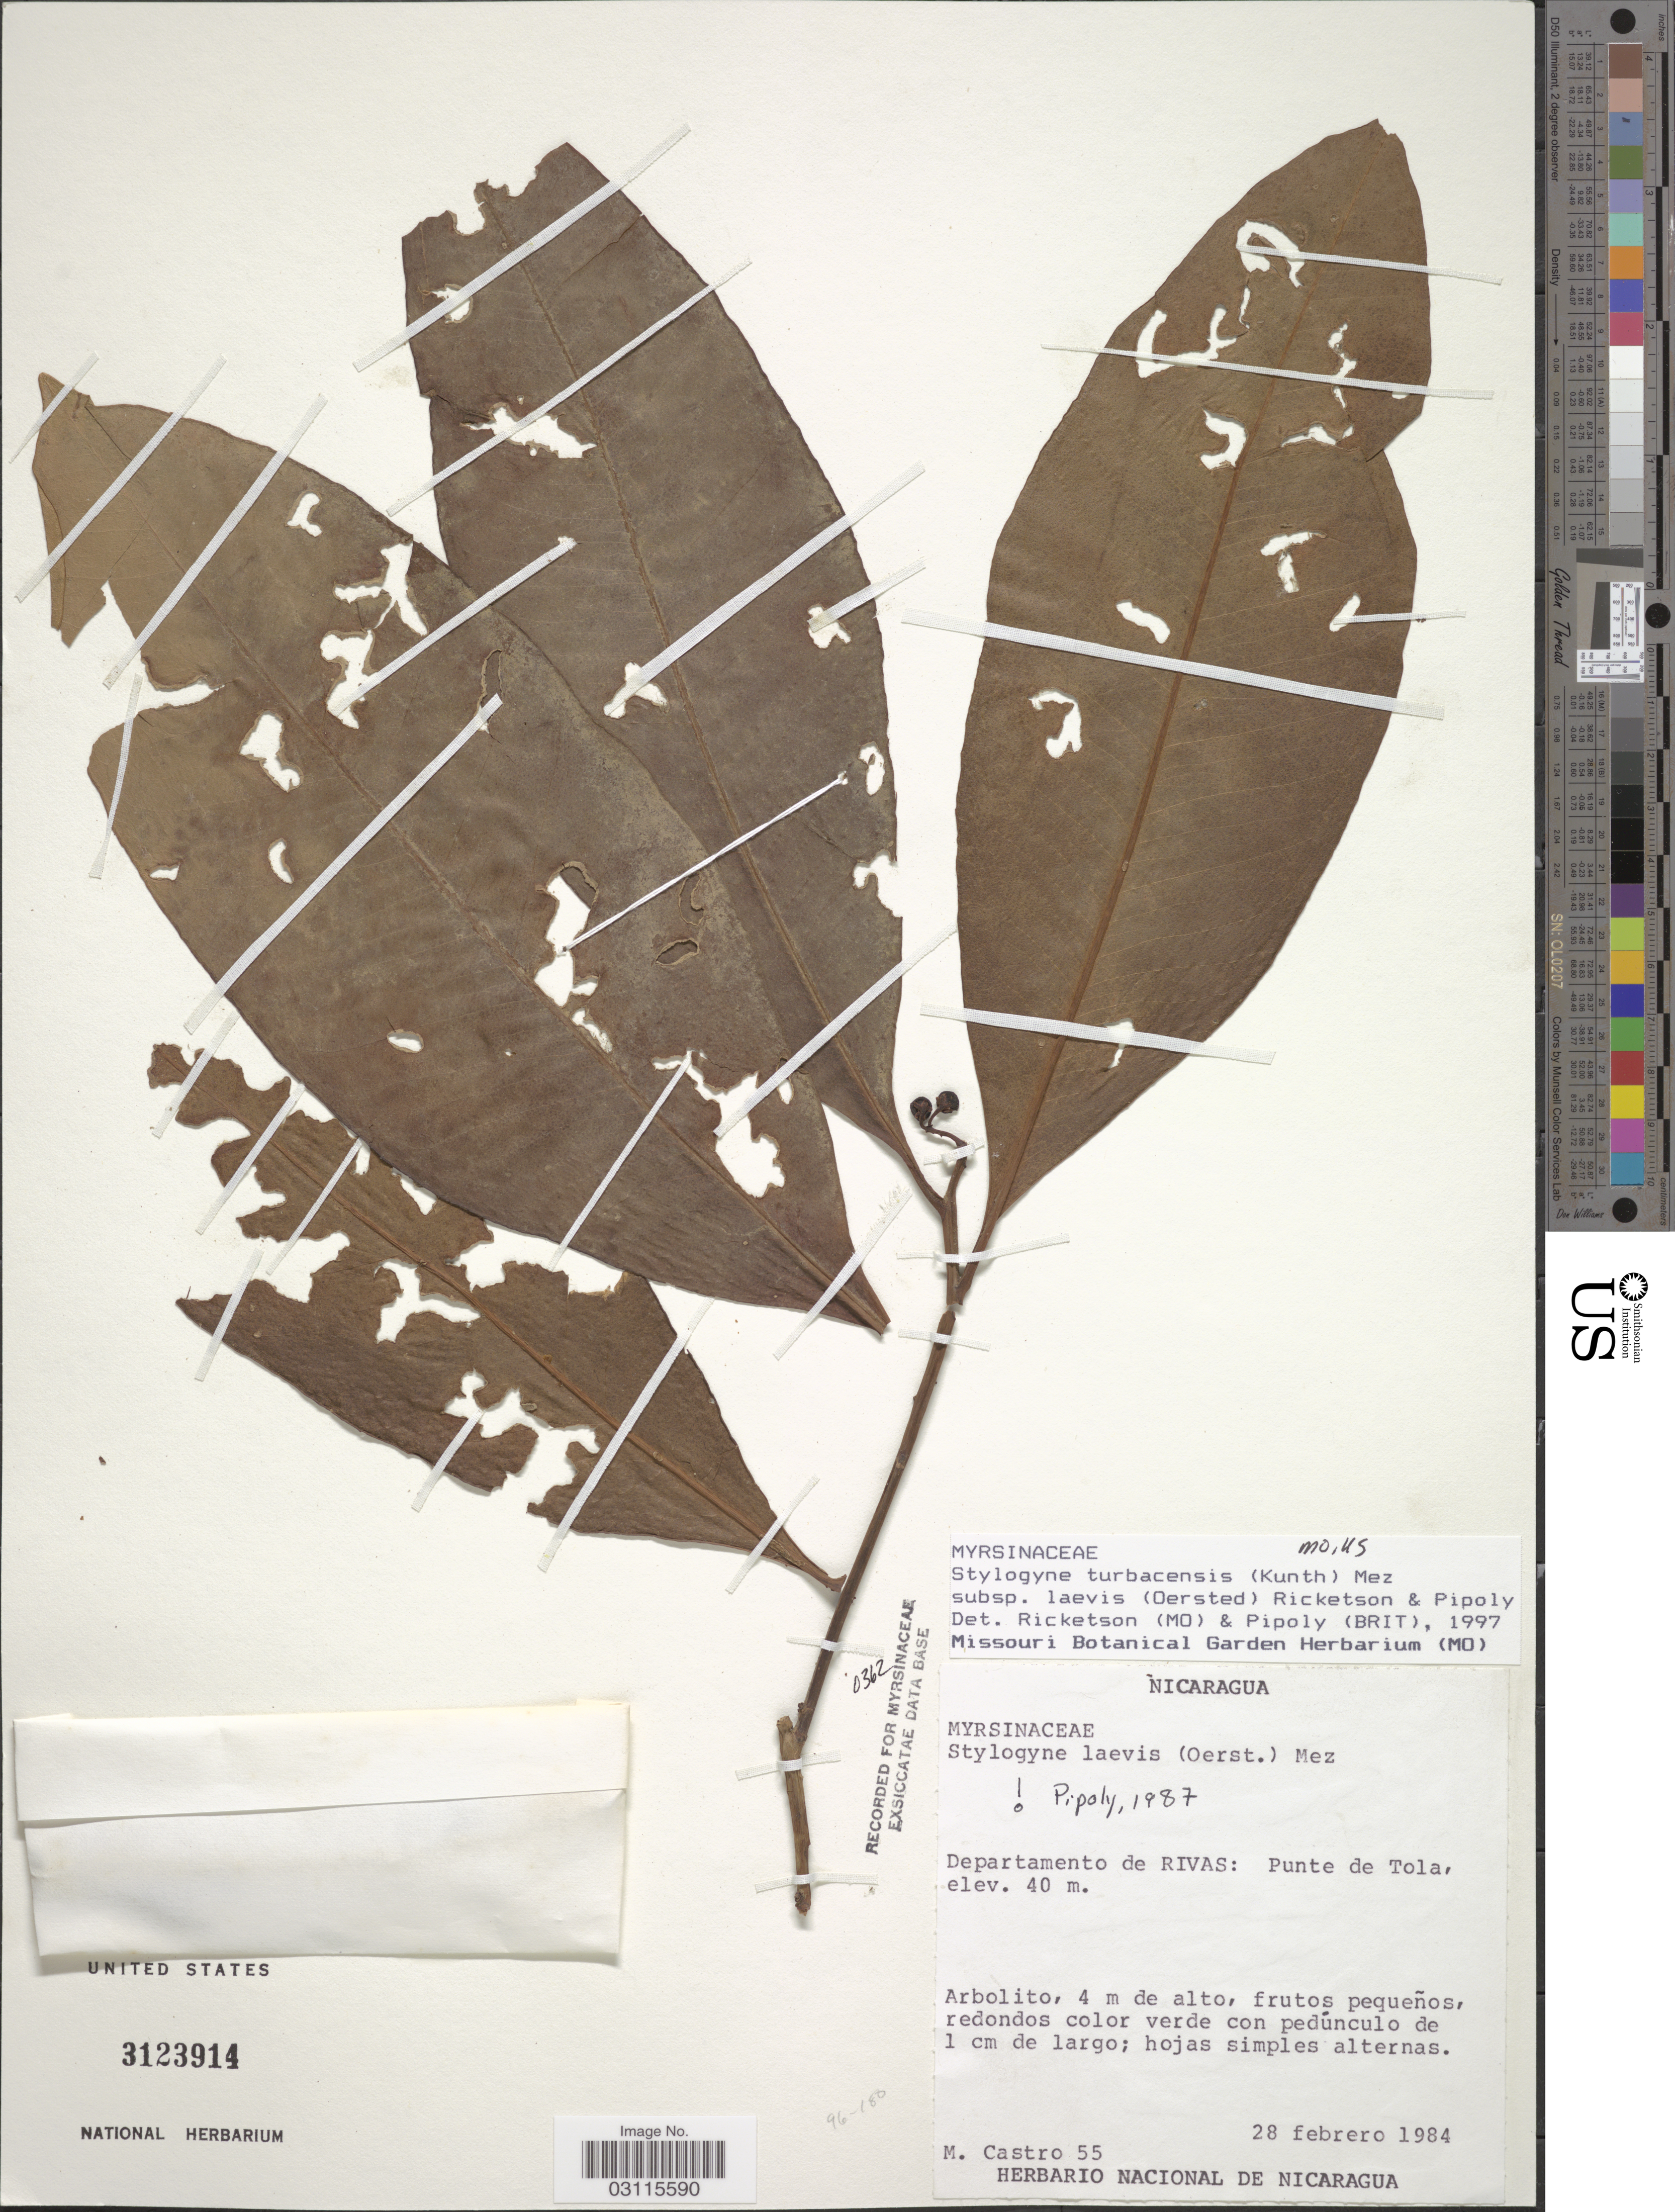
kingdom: Plantae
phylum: Tracheophyta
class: Magnoliopsida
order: Ericales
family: Primulaceae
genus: Stylogyne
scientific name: Stylogyne turbacensis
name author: (Kunth) Mez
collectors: M. Castro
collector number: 55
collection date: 1984-02-28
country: Nicaragua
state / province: Rivas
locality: Departamento de Rivas: Punto de Tola.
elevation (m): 40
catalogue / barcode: US 3123914